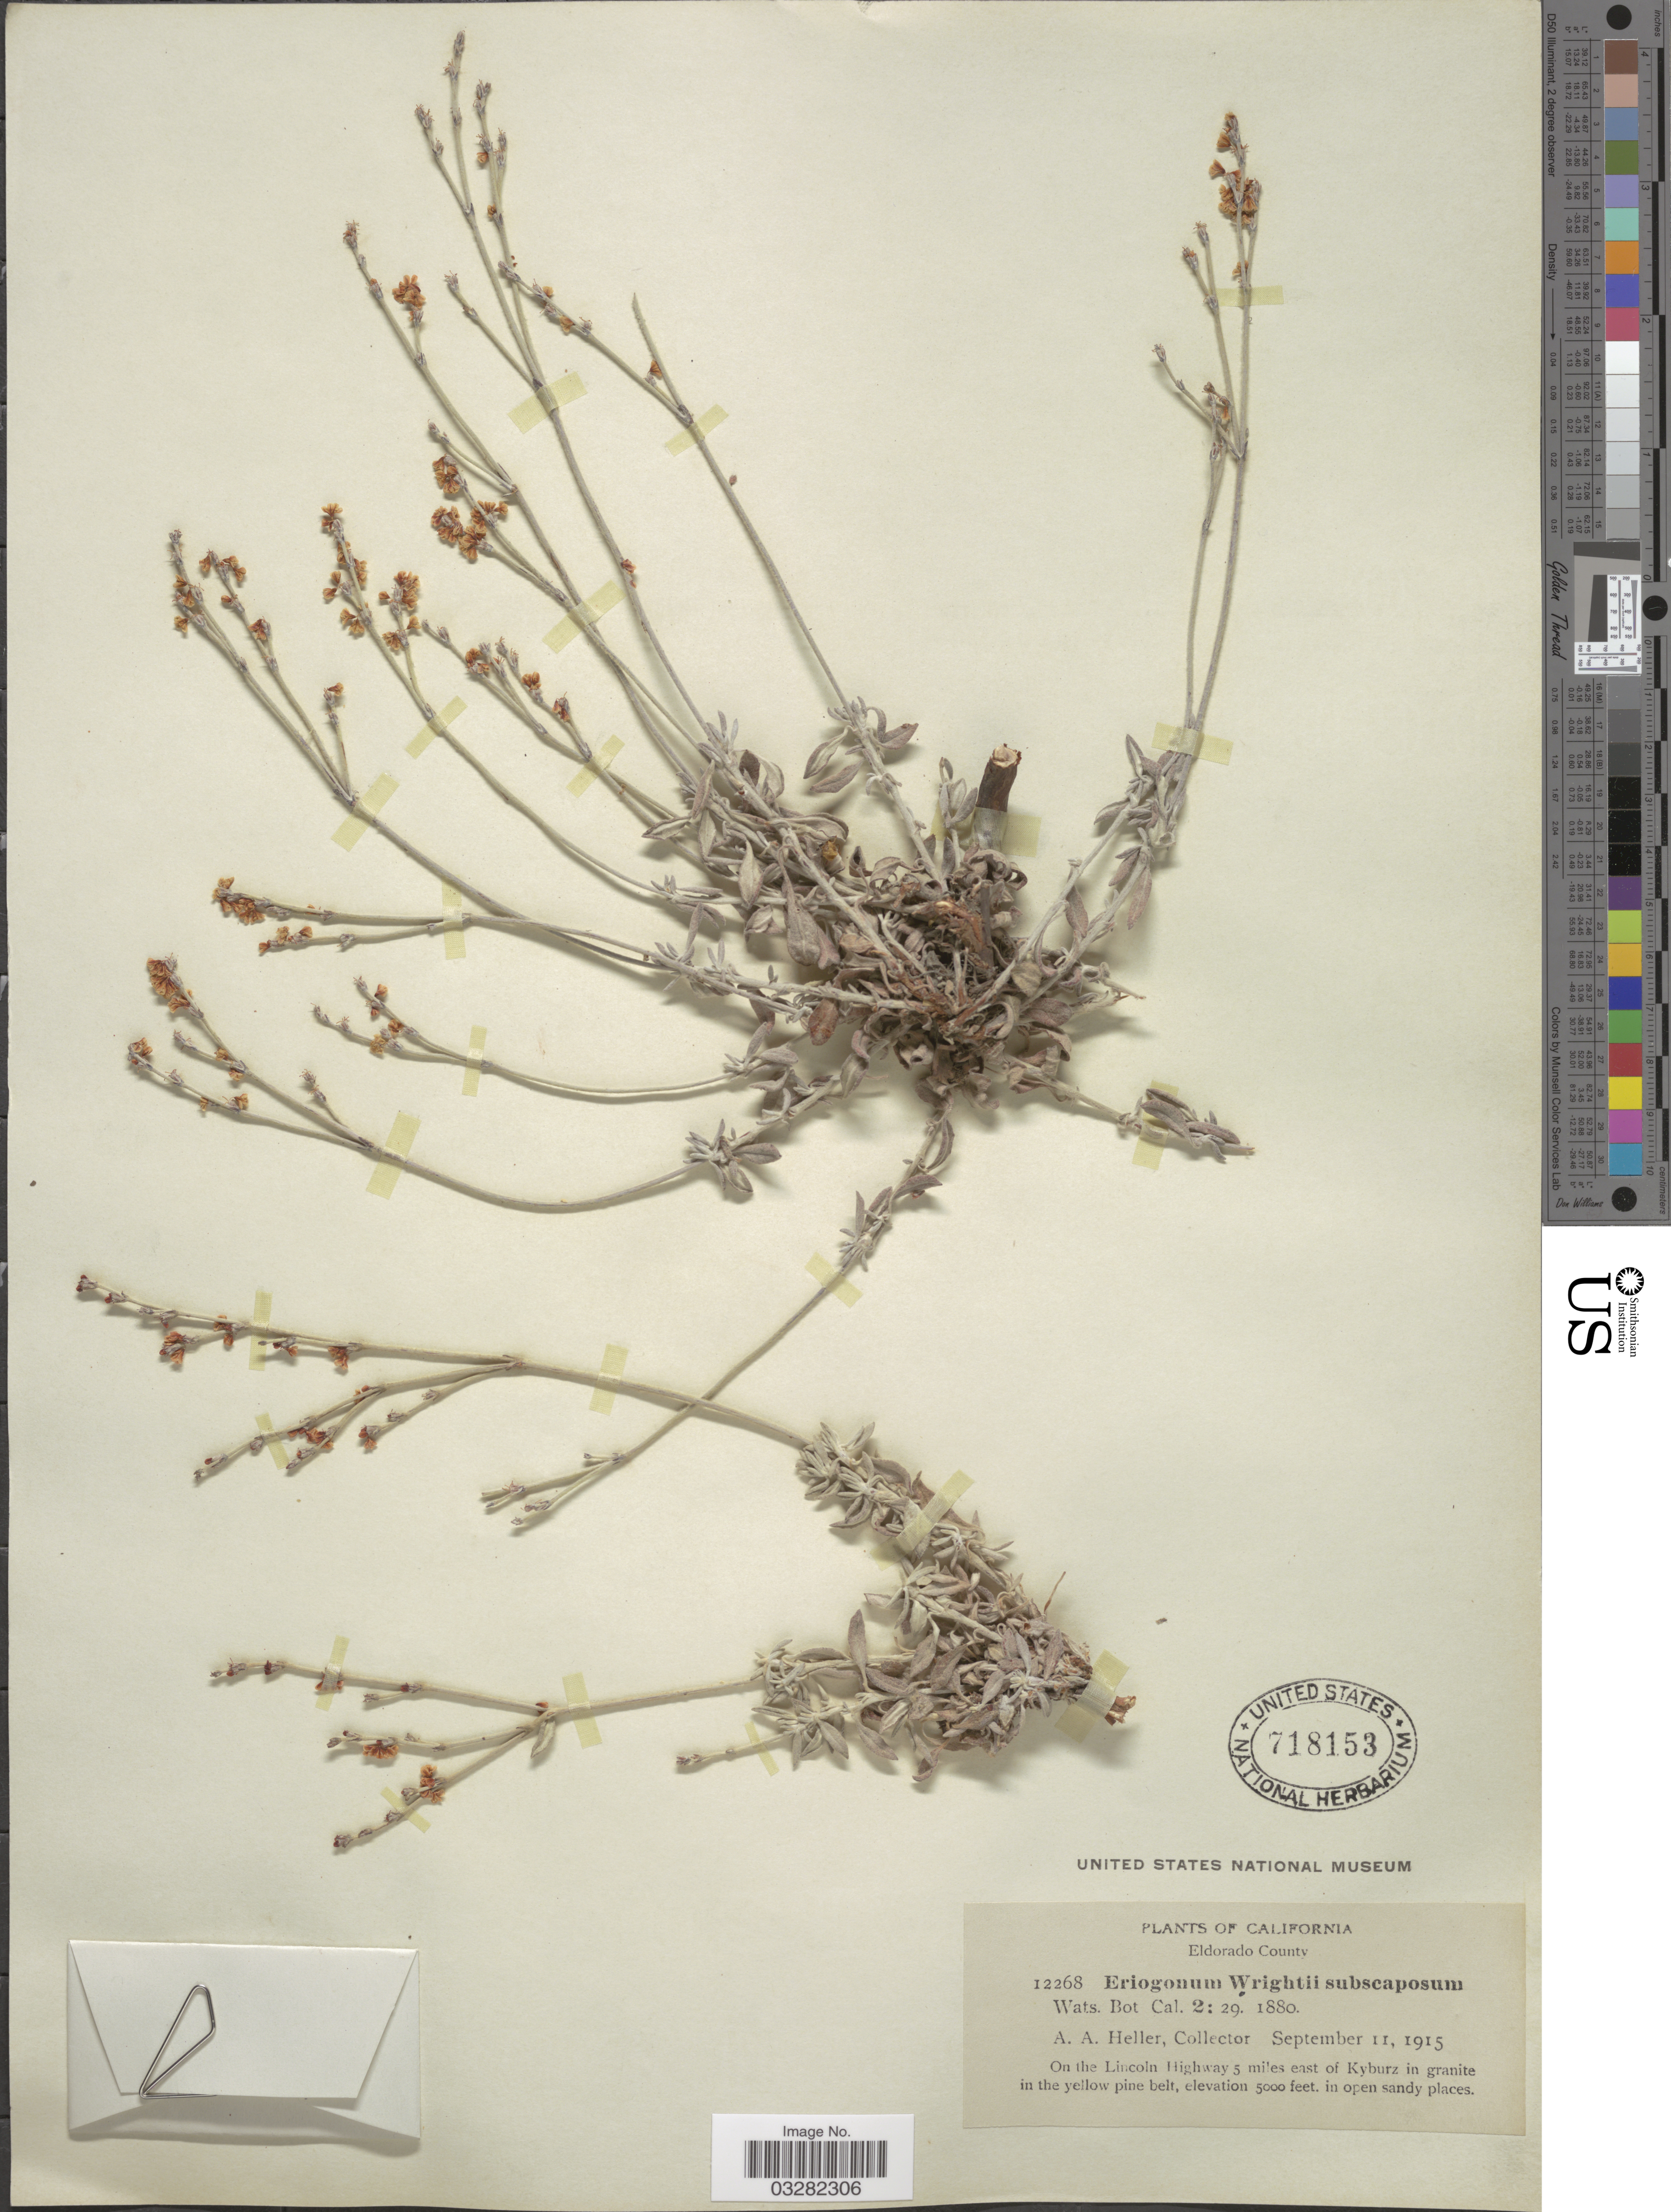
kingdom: Plantae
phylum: Tracheophyta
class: Magnoliopsida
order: Caryophyllales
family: Polygonaceae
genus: Eriogonum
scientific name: Eriogonum wrightii var. subscaposum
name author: S. Watson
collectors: A. A. Heller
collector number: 12268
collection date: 1915-09-11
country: United States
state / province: California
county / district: El Dorado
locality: Eldorado County. On the Lincoln Highway 5 miles east of Kyburz.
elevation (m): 1524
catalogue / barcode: US 718153